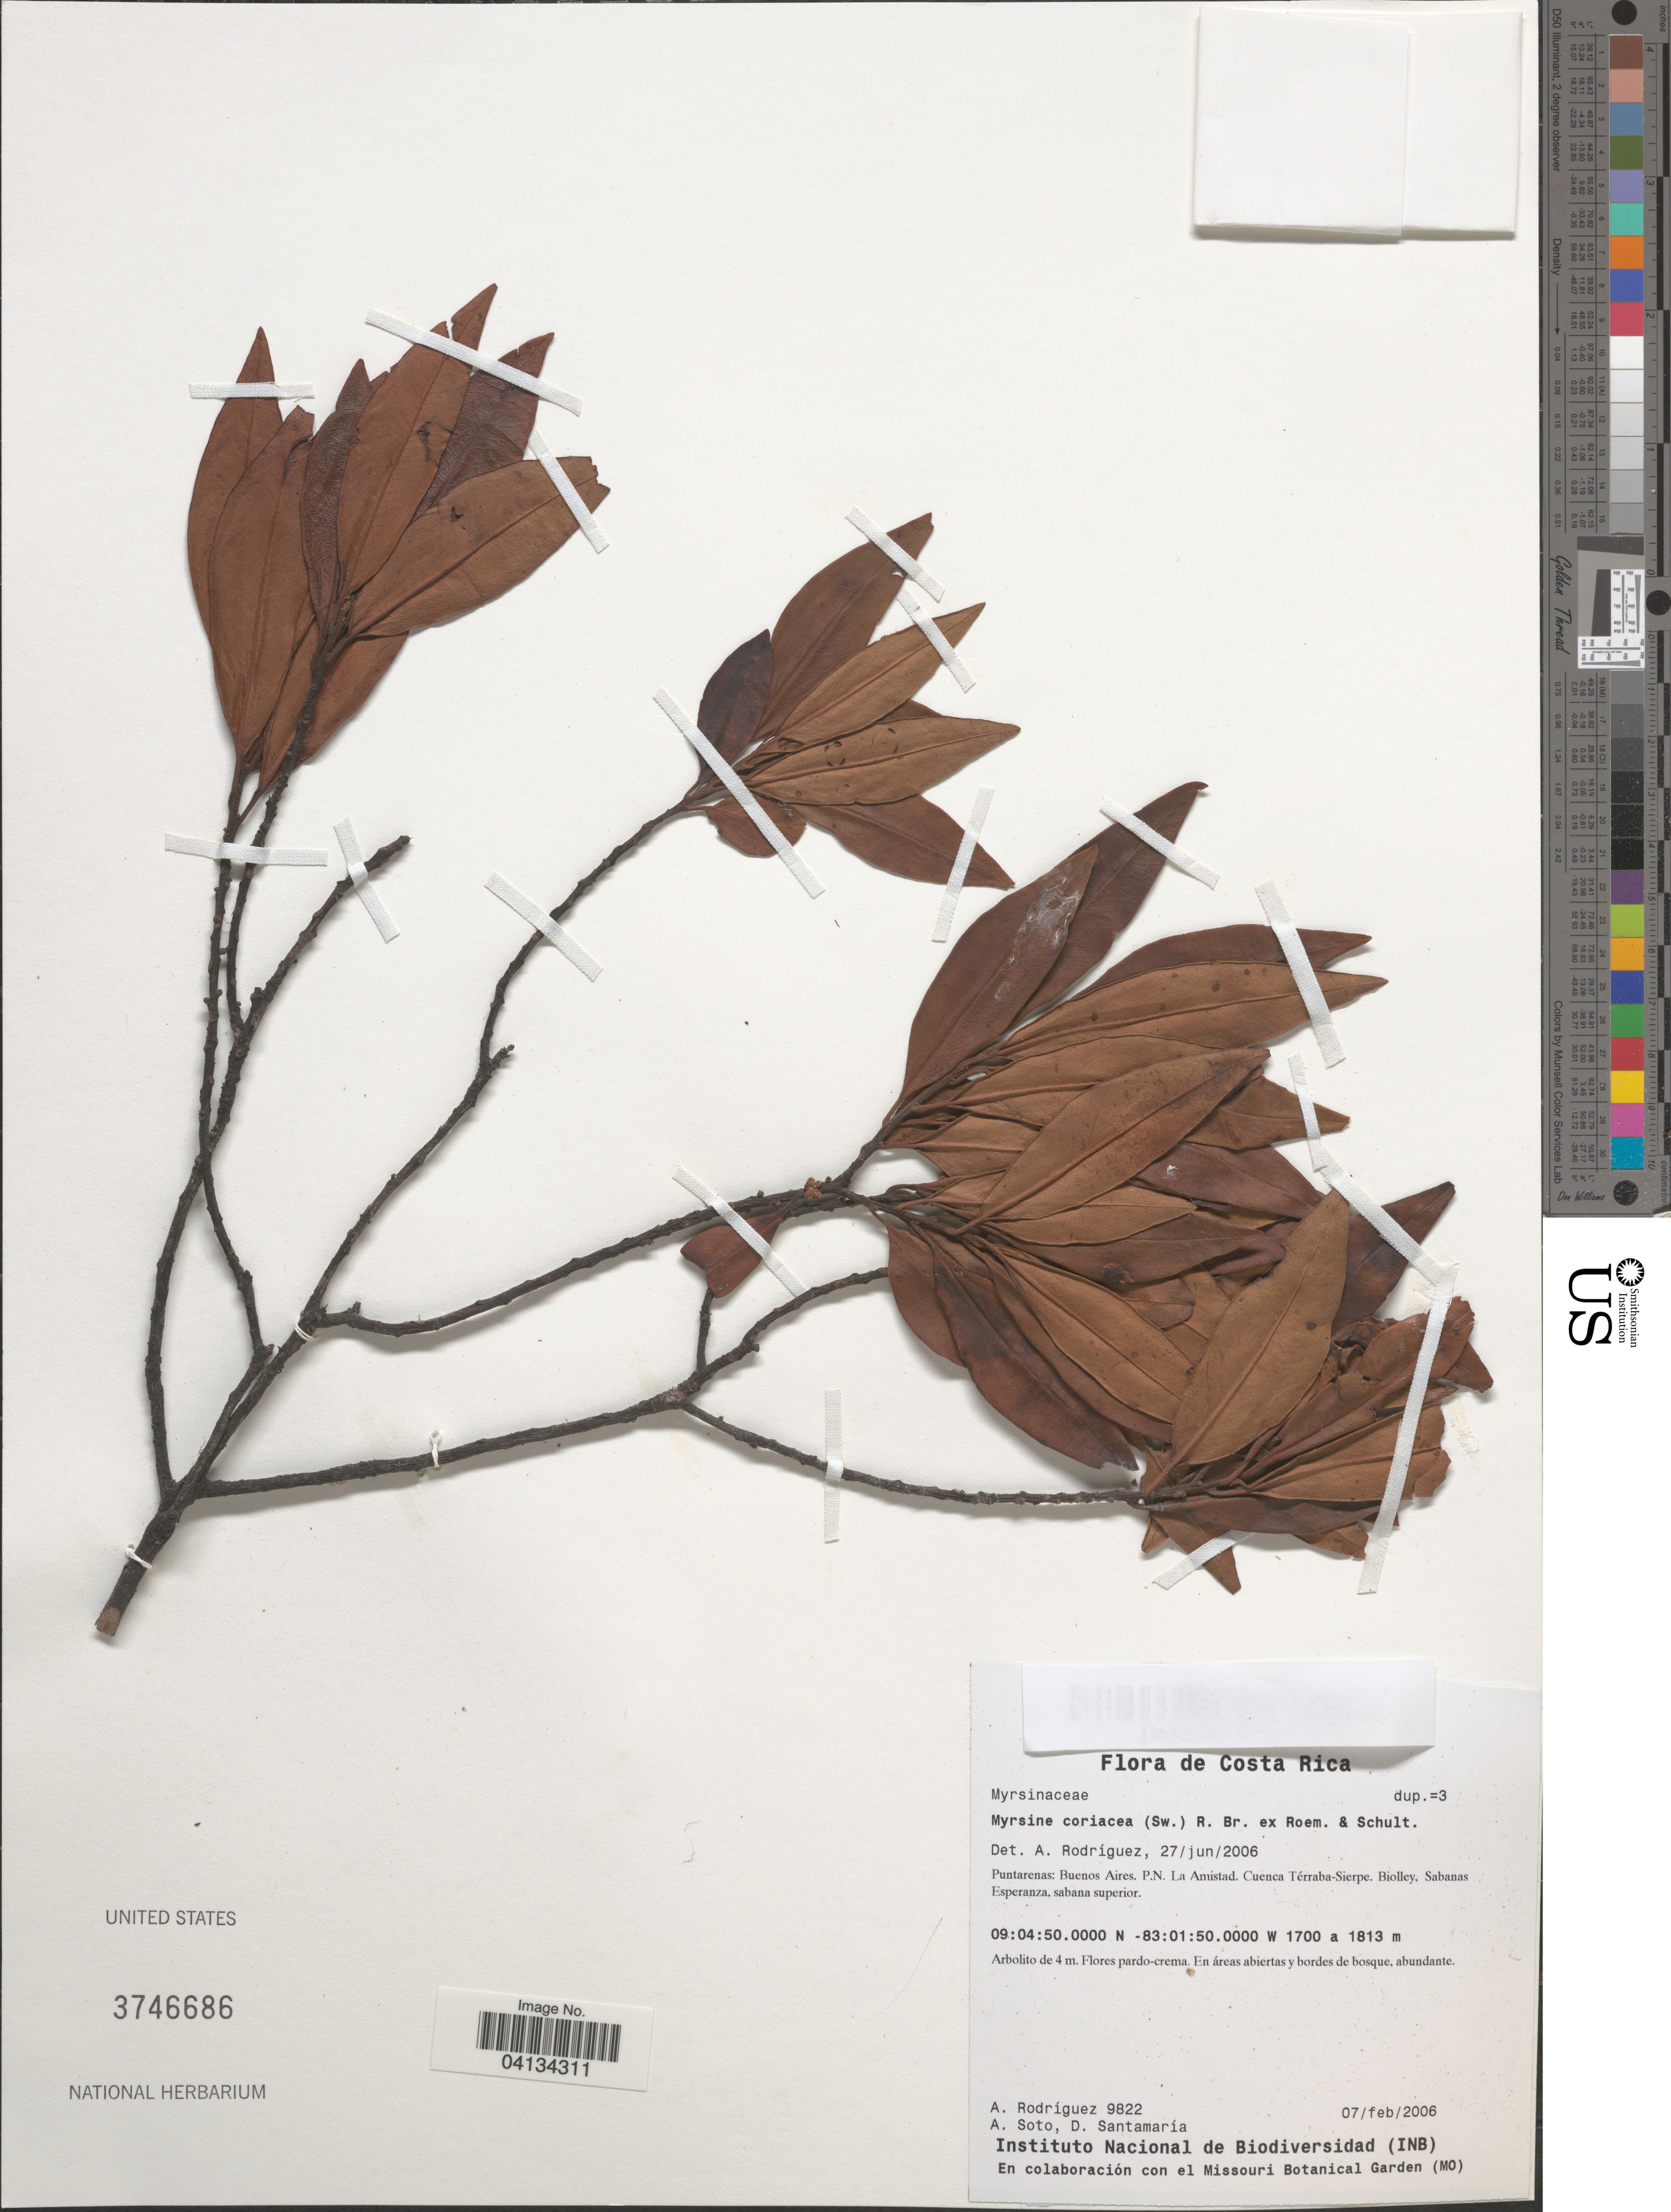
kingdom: Plantae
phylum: Tracheophyta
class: Magnoliopsida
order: Ericales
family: Primulaceae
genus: Myrsine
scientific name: Myrsine coriacea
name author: (Sw.) R. Br. ex Roem. & Schult.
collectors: A. Rodríguez, A. Soto & D. Santamaria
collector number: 9822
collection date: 2006-02-07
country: Costa Rica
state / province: Puntarenas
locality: Buenos Aires. P.N. La Amistad. Cuenca Térraba-Sierpe. Biolley, Sabanas Esperanza, sabana superior.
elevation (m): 1700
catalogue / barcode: US 3746686